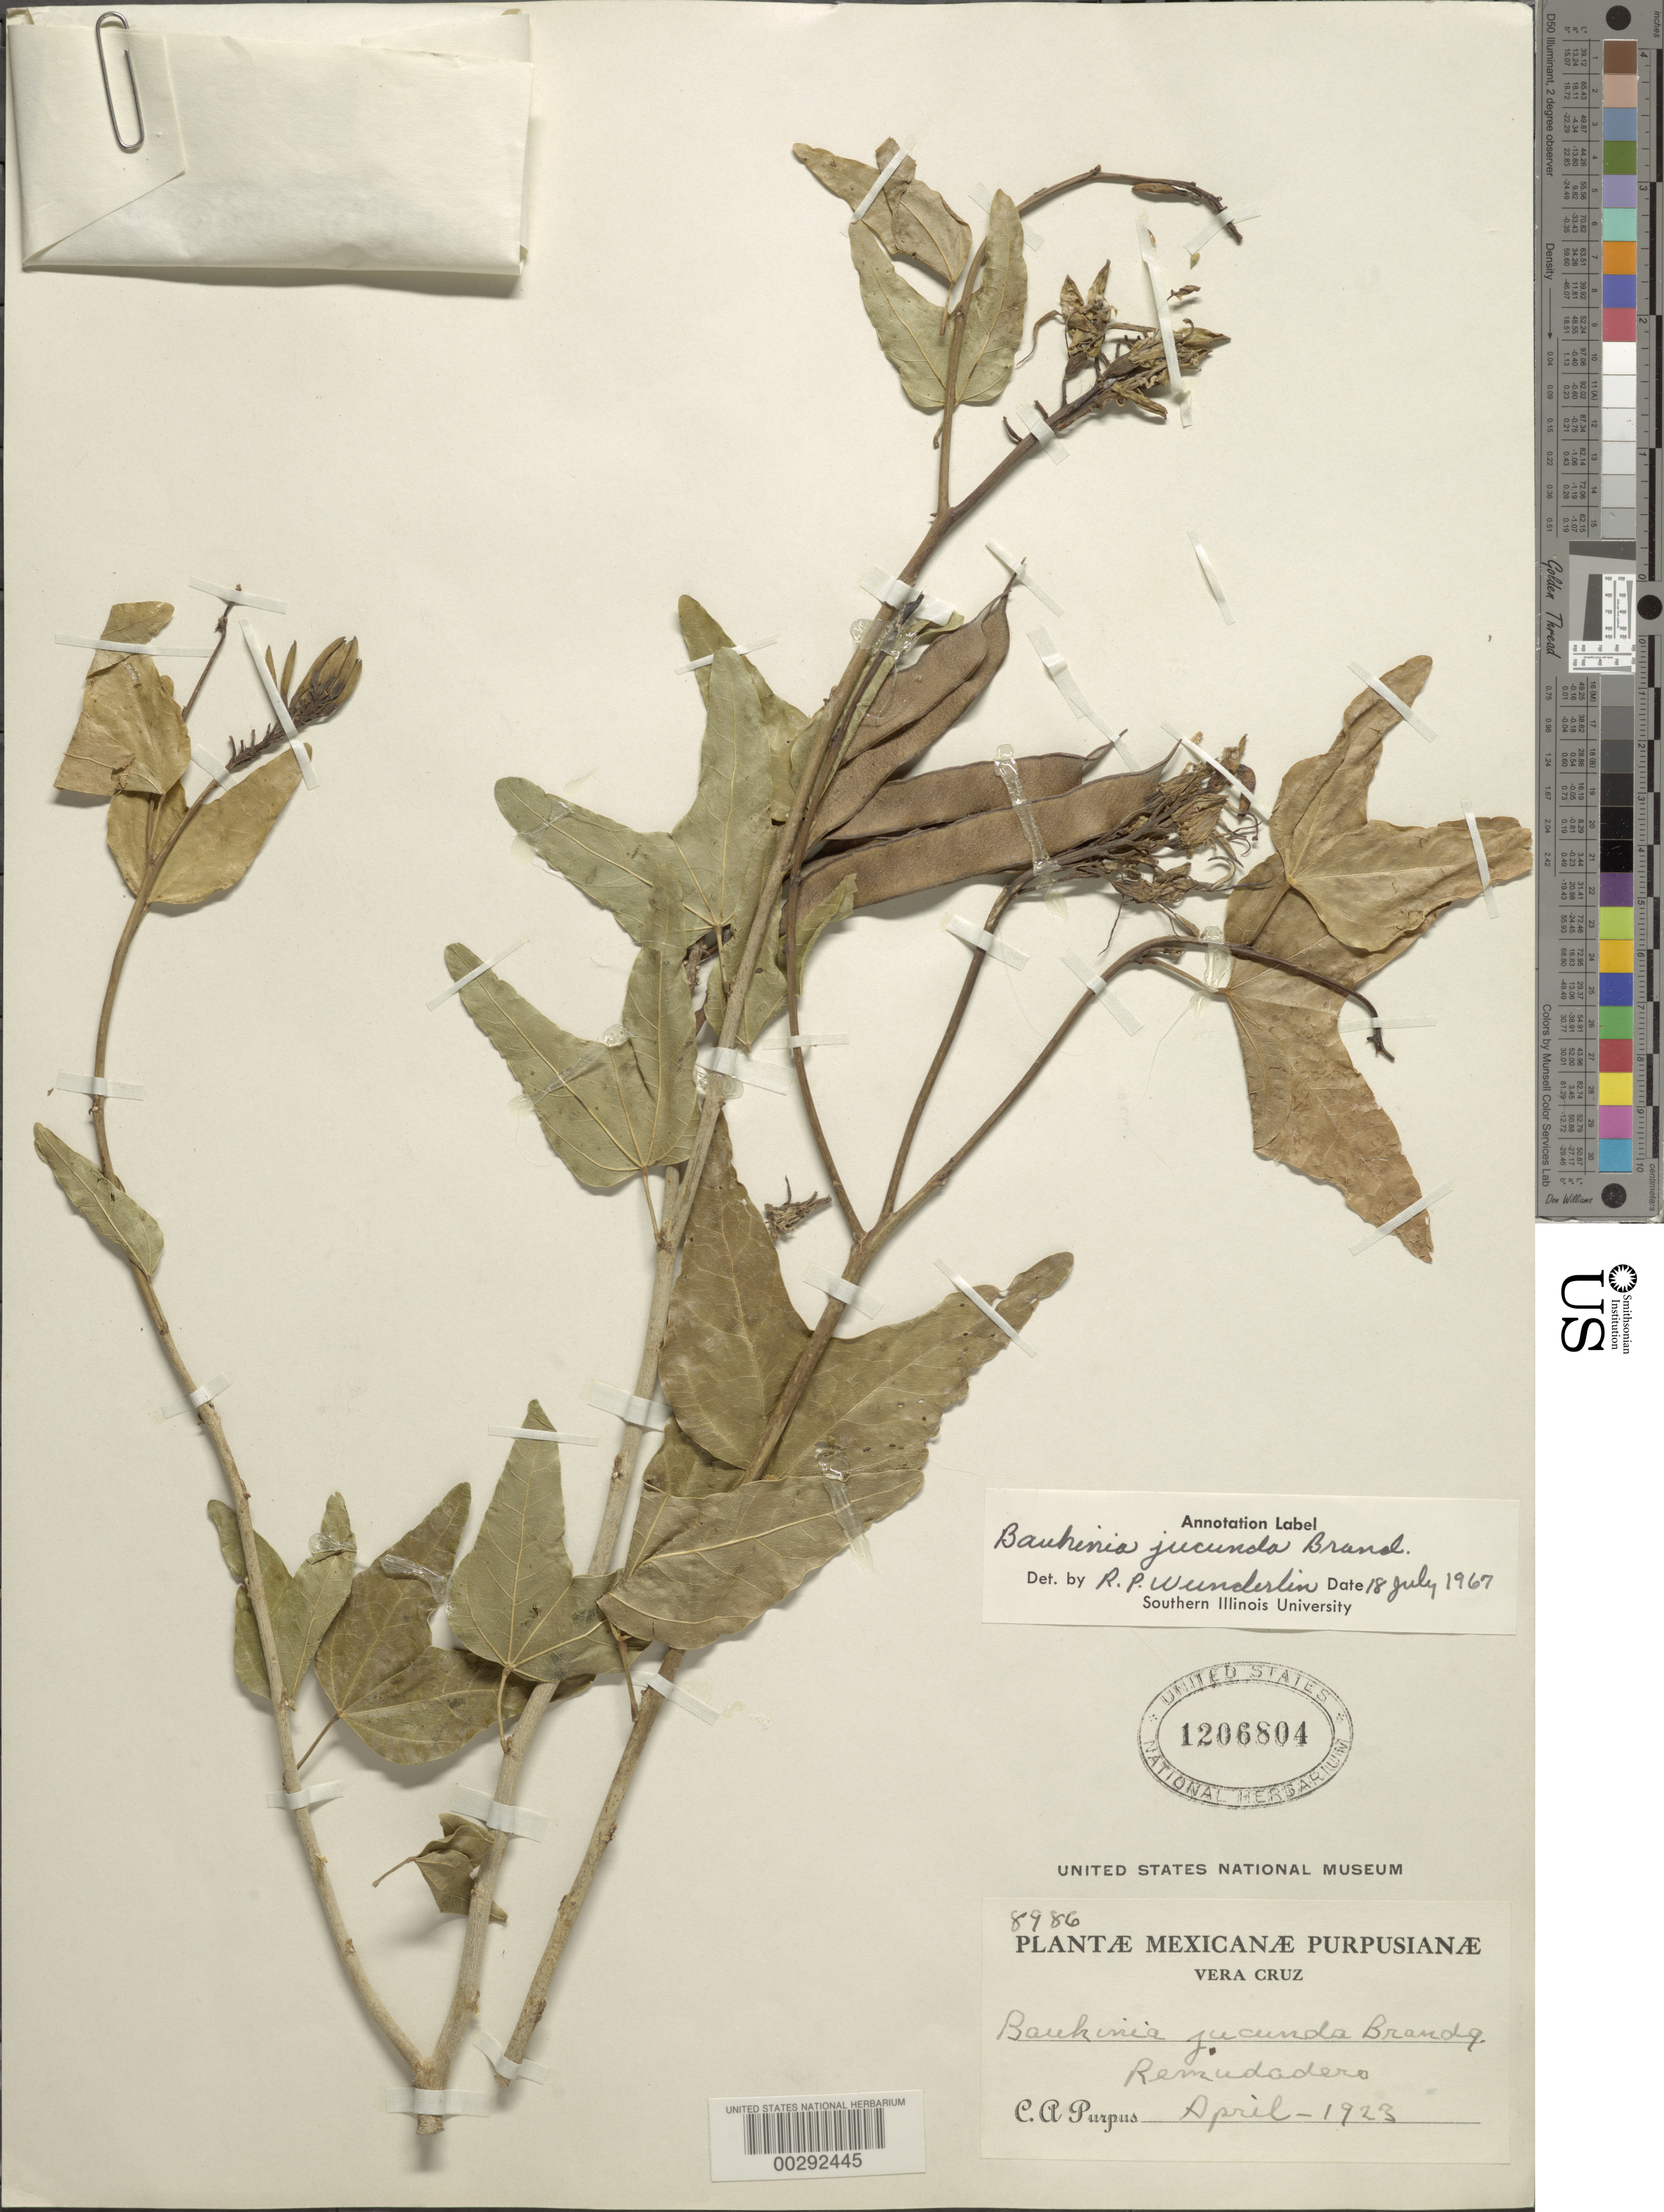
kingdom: Plantae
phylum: Tracheophyta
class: Magnoliopsida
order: Fabales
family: Fabaceae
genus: Bauhinia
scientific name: Bauhinia jucunda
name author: K. Brandegee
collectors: C. A. Purpus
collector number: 8986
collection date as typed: Apr 1923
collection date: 1923-04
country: Mexico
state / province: Veracruz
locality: Remudadero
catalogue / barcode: US 1206804